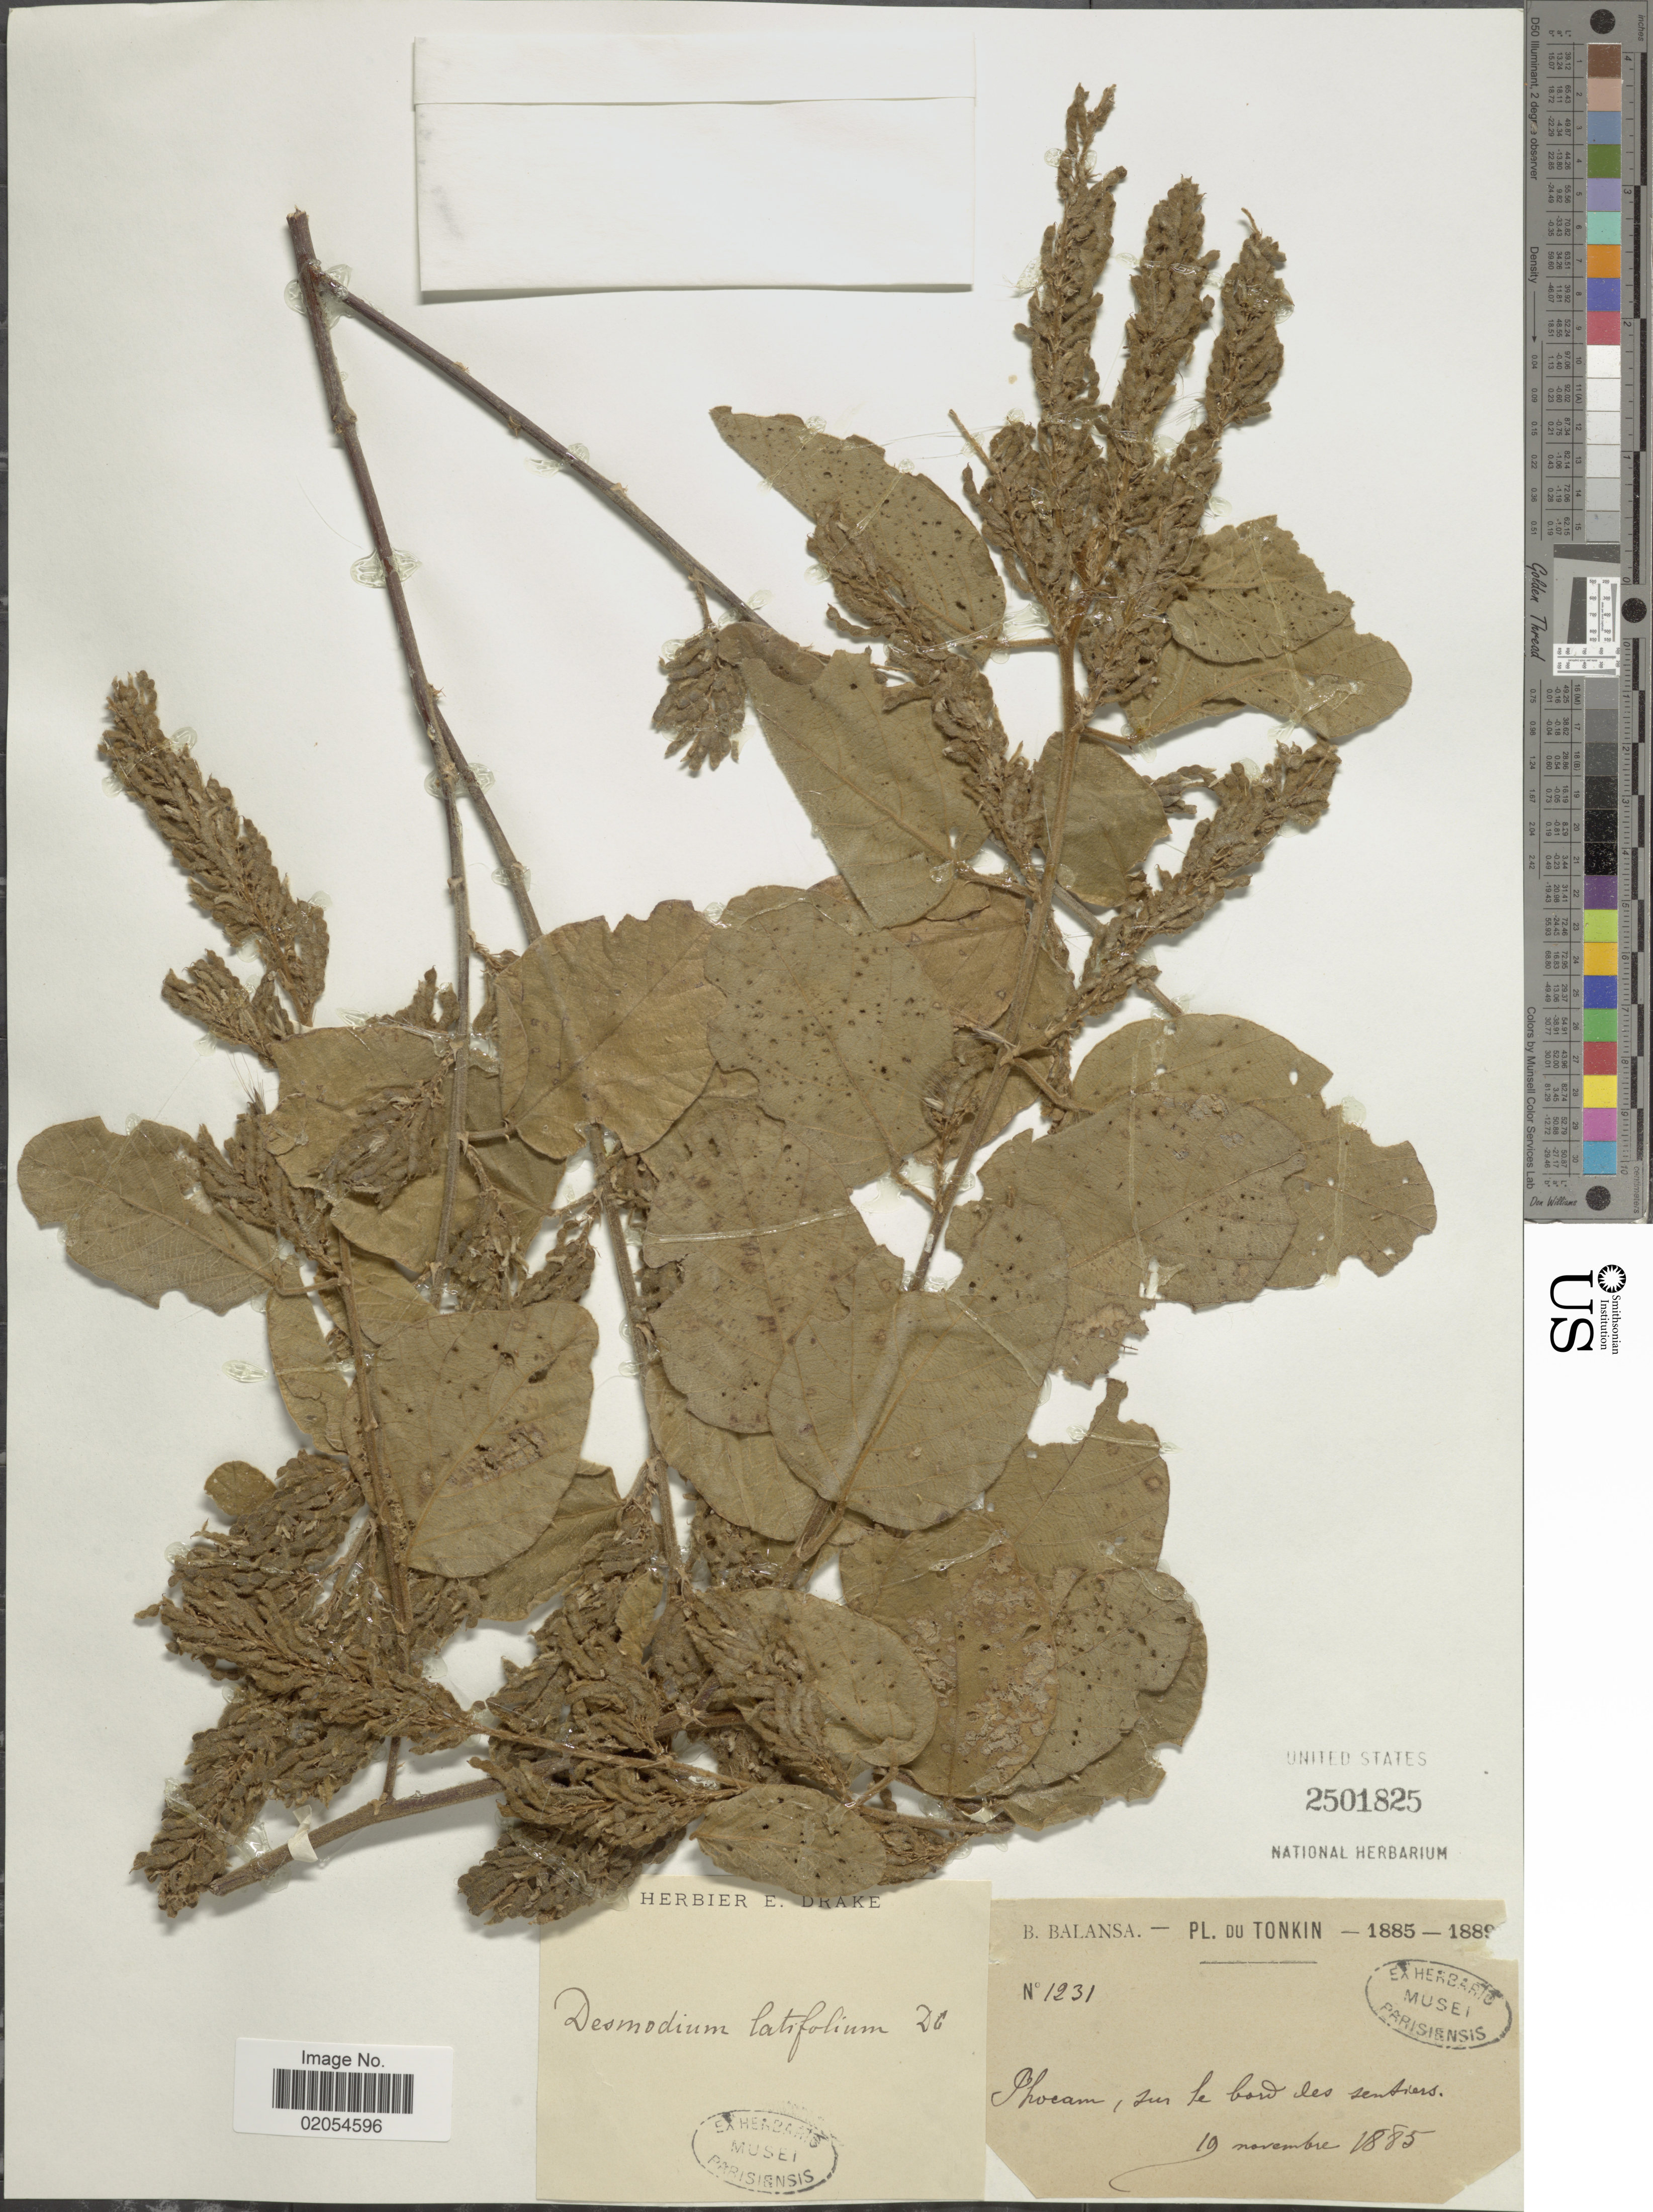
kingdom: Plantae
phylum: Tracheophyta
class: Magnoliopsida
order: Fabales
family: Fabaceae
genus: Polhillides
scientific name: Polhillides velutina subsp. velutina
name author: (Willd.) H. Ohashi & K. Ohashi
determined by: Strong, Mark T., (BOT), Smithsonian Institution - National Museum of Natural History (UNITED STATES)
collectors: B. Balansa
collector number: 1231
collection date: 1885-11-19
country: Vietnam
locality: Tonkin. Phocam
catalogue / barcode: US 2501825